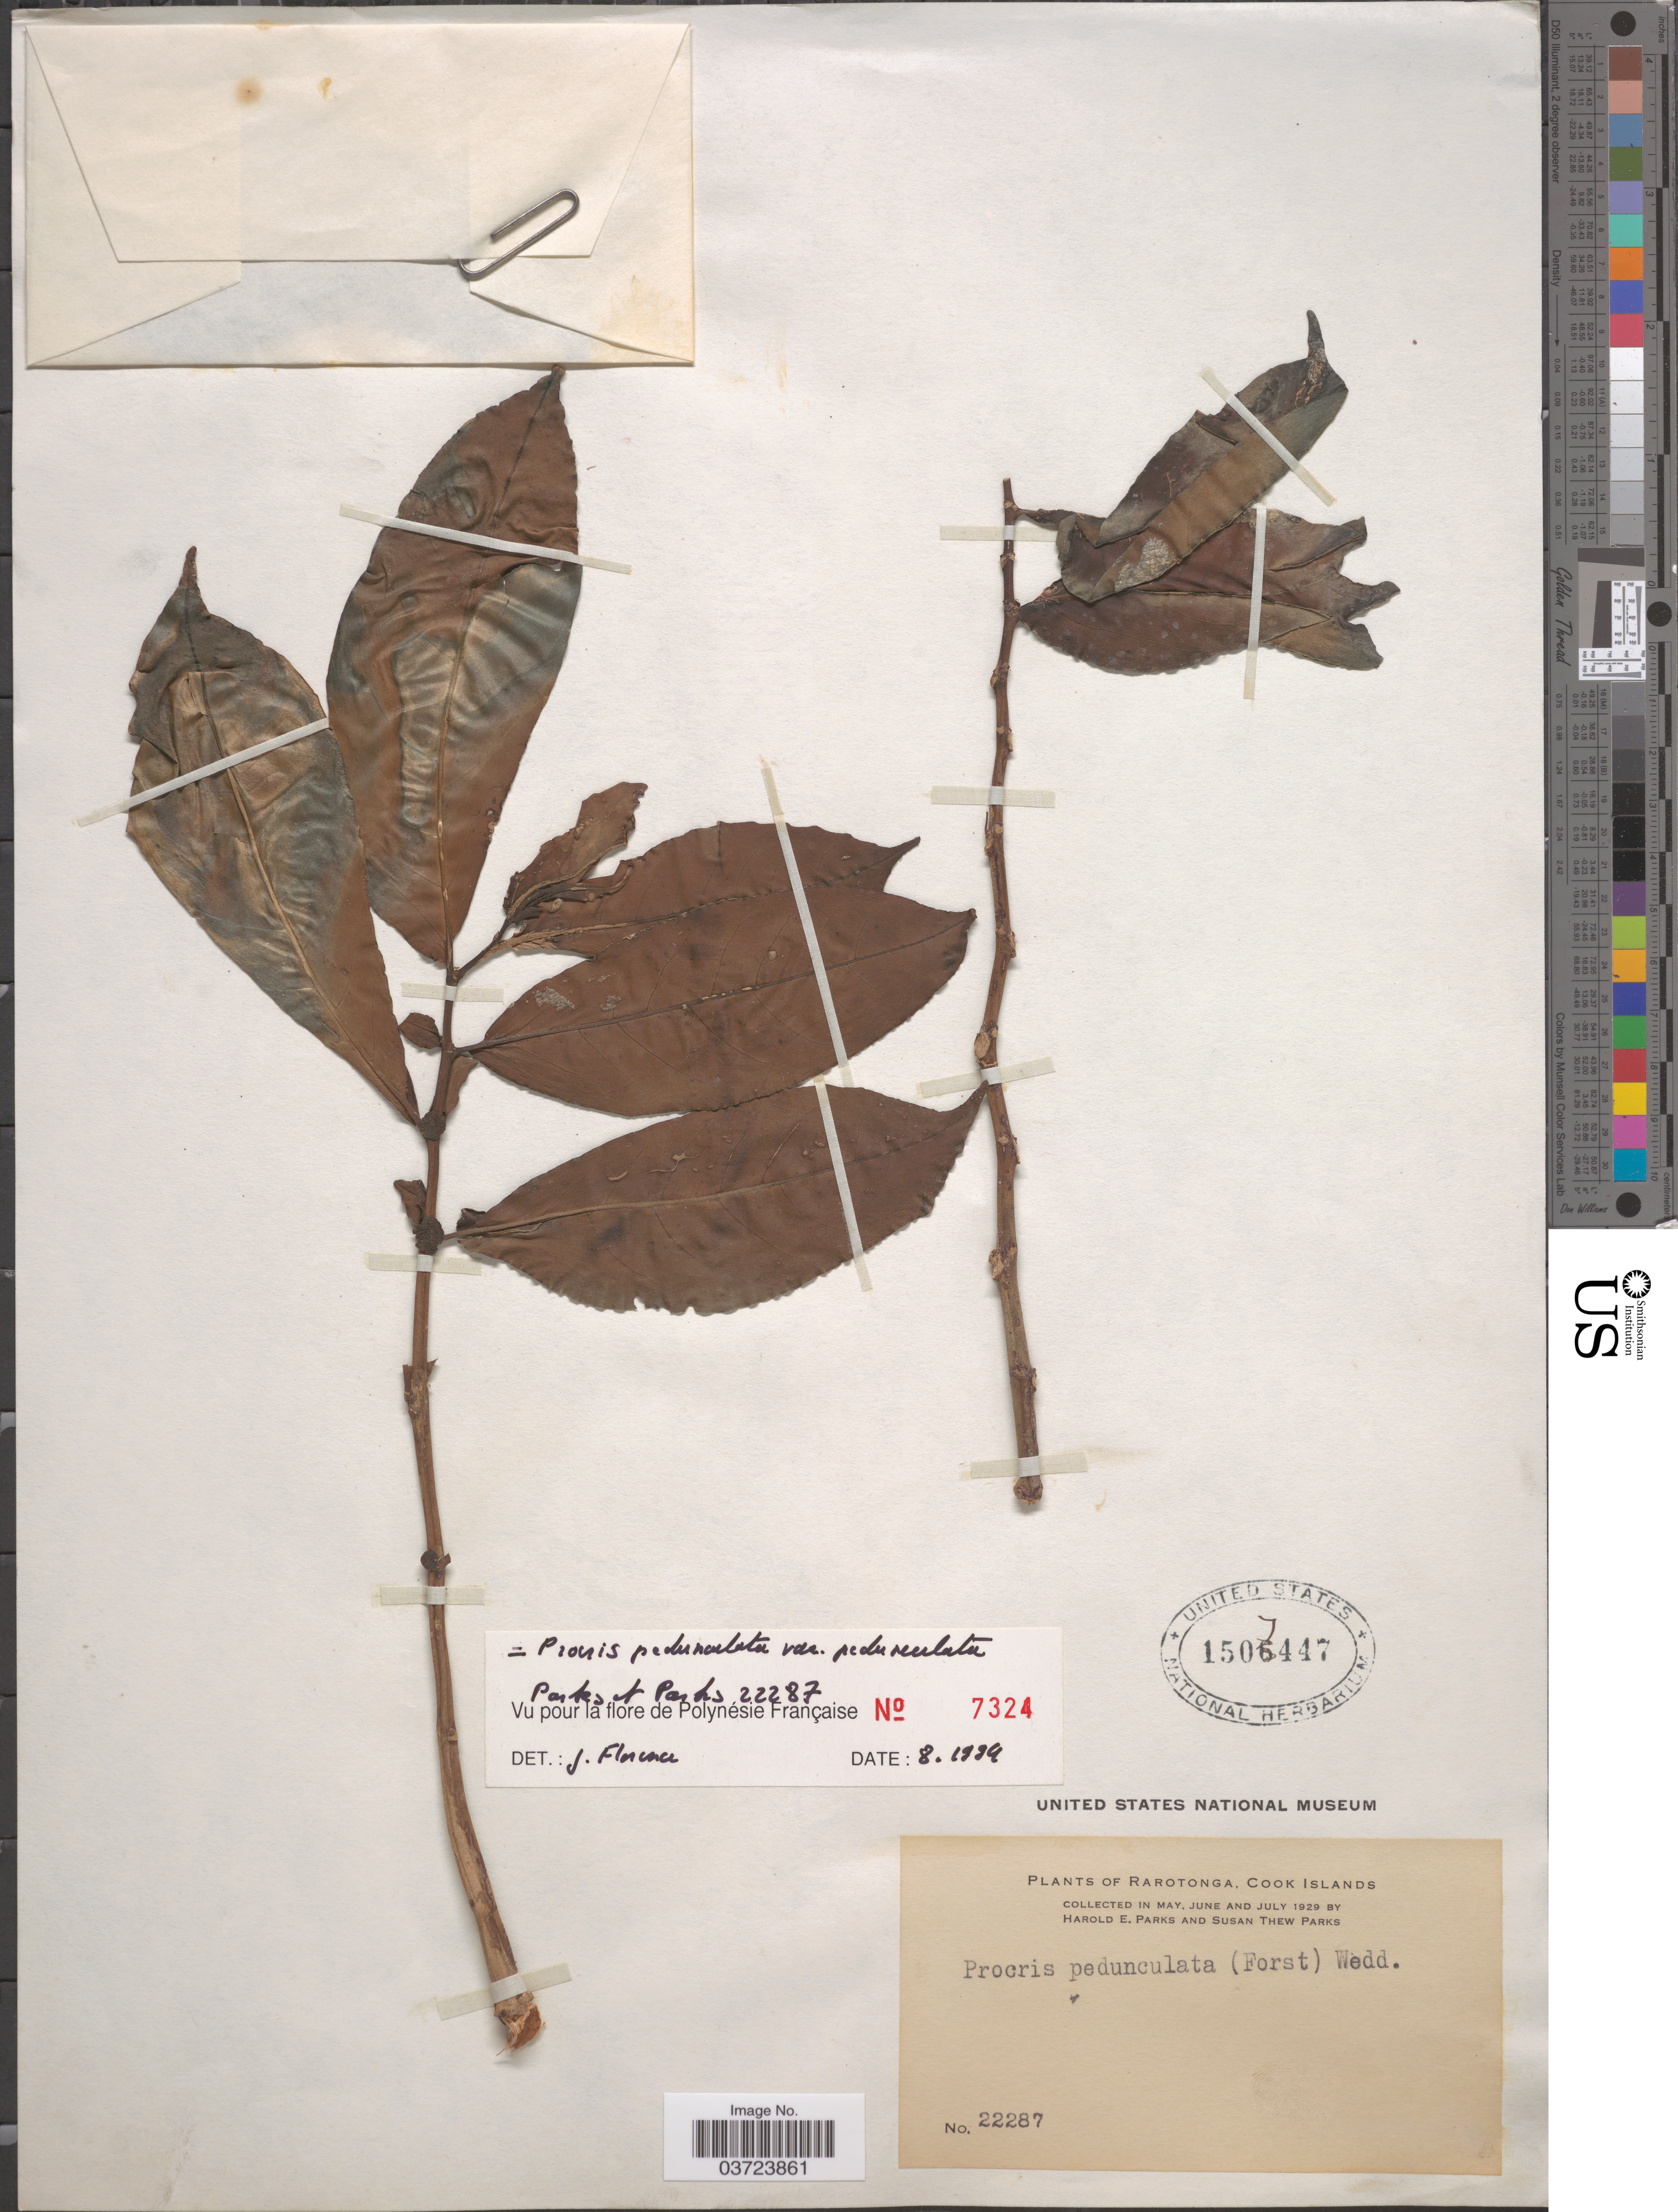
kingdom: Plantae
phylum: Tracheophyta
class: Magnoliopsida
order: Rosales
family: Urticaceae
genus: Procris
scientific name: Procris pedunculata var. pedunculata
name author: (J.R. Forst. & G. Forst.) Wedd.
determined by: Florence, J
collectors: H. E. Parks & S. Parks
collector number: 22287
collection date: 1929-05/1929-07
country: Cook Islands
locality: Rarotonga.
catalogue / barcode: US 1507447